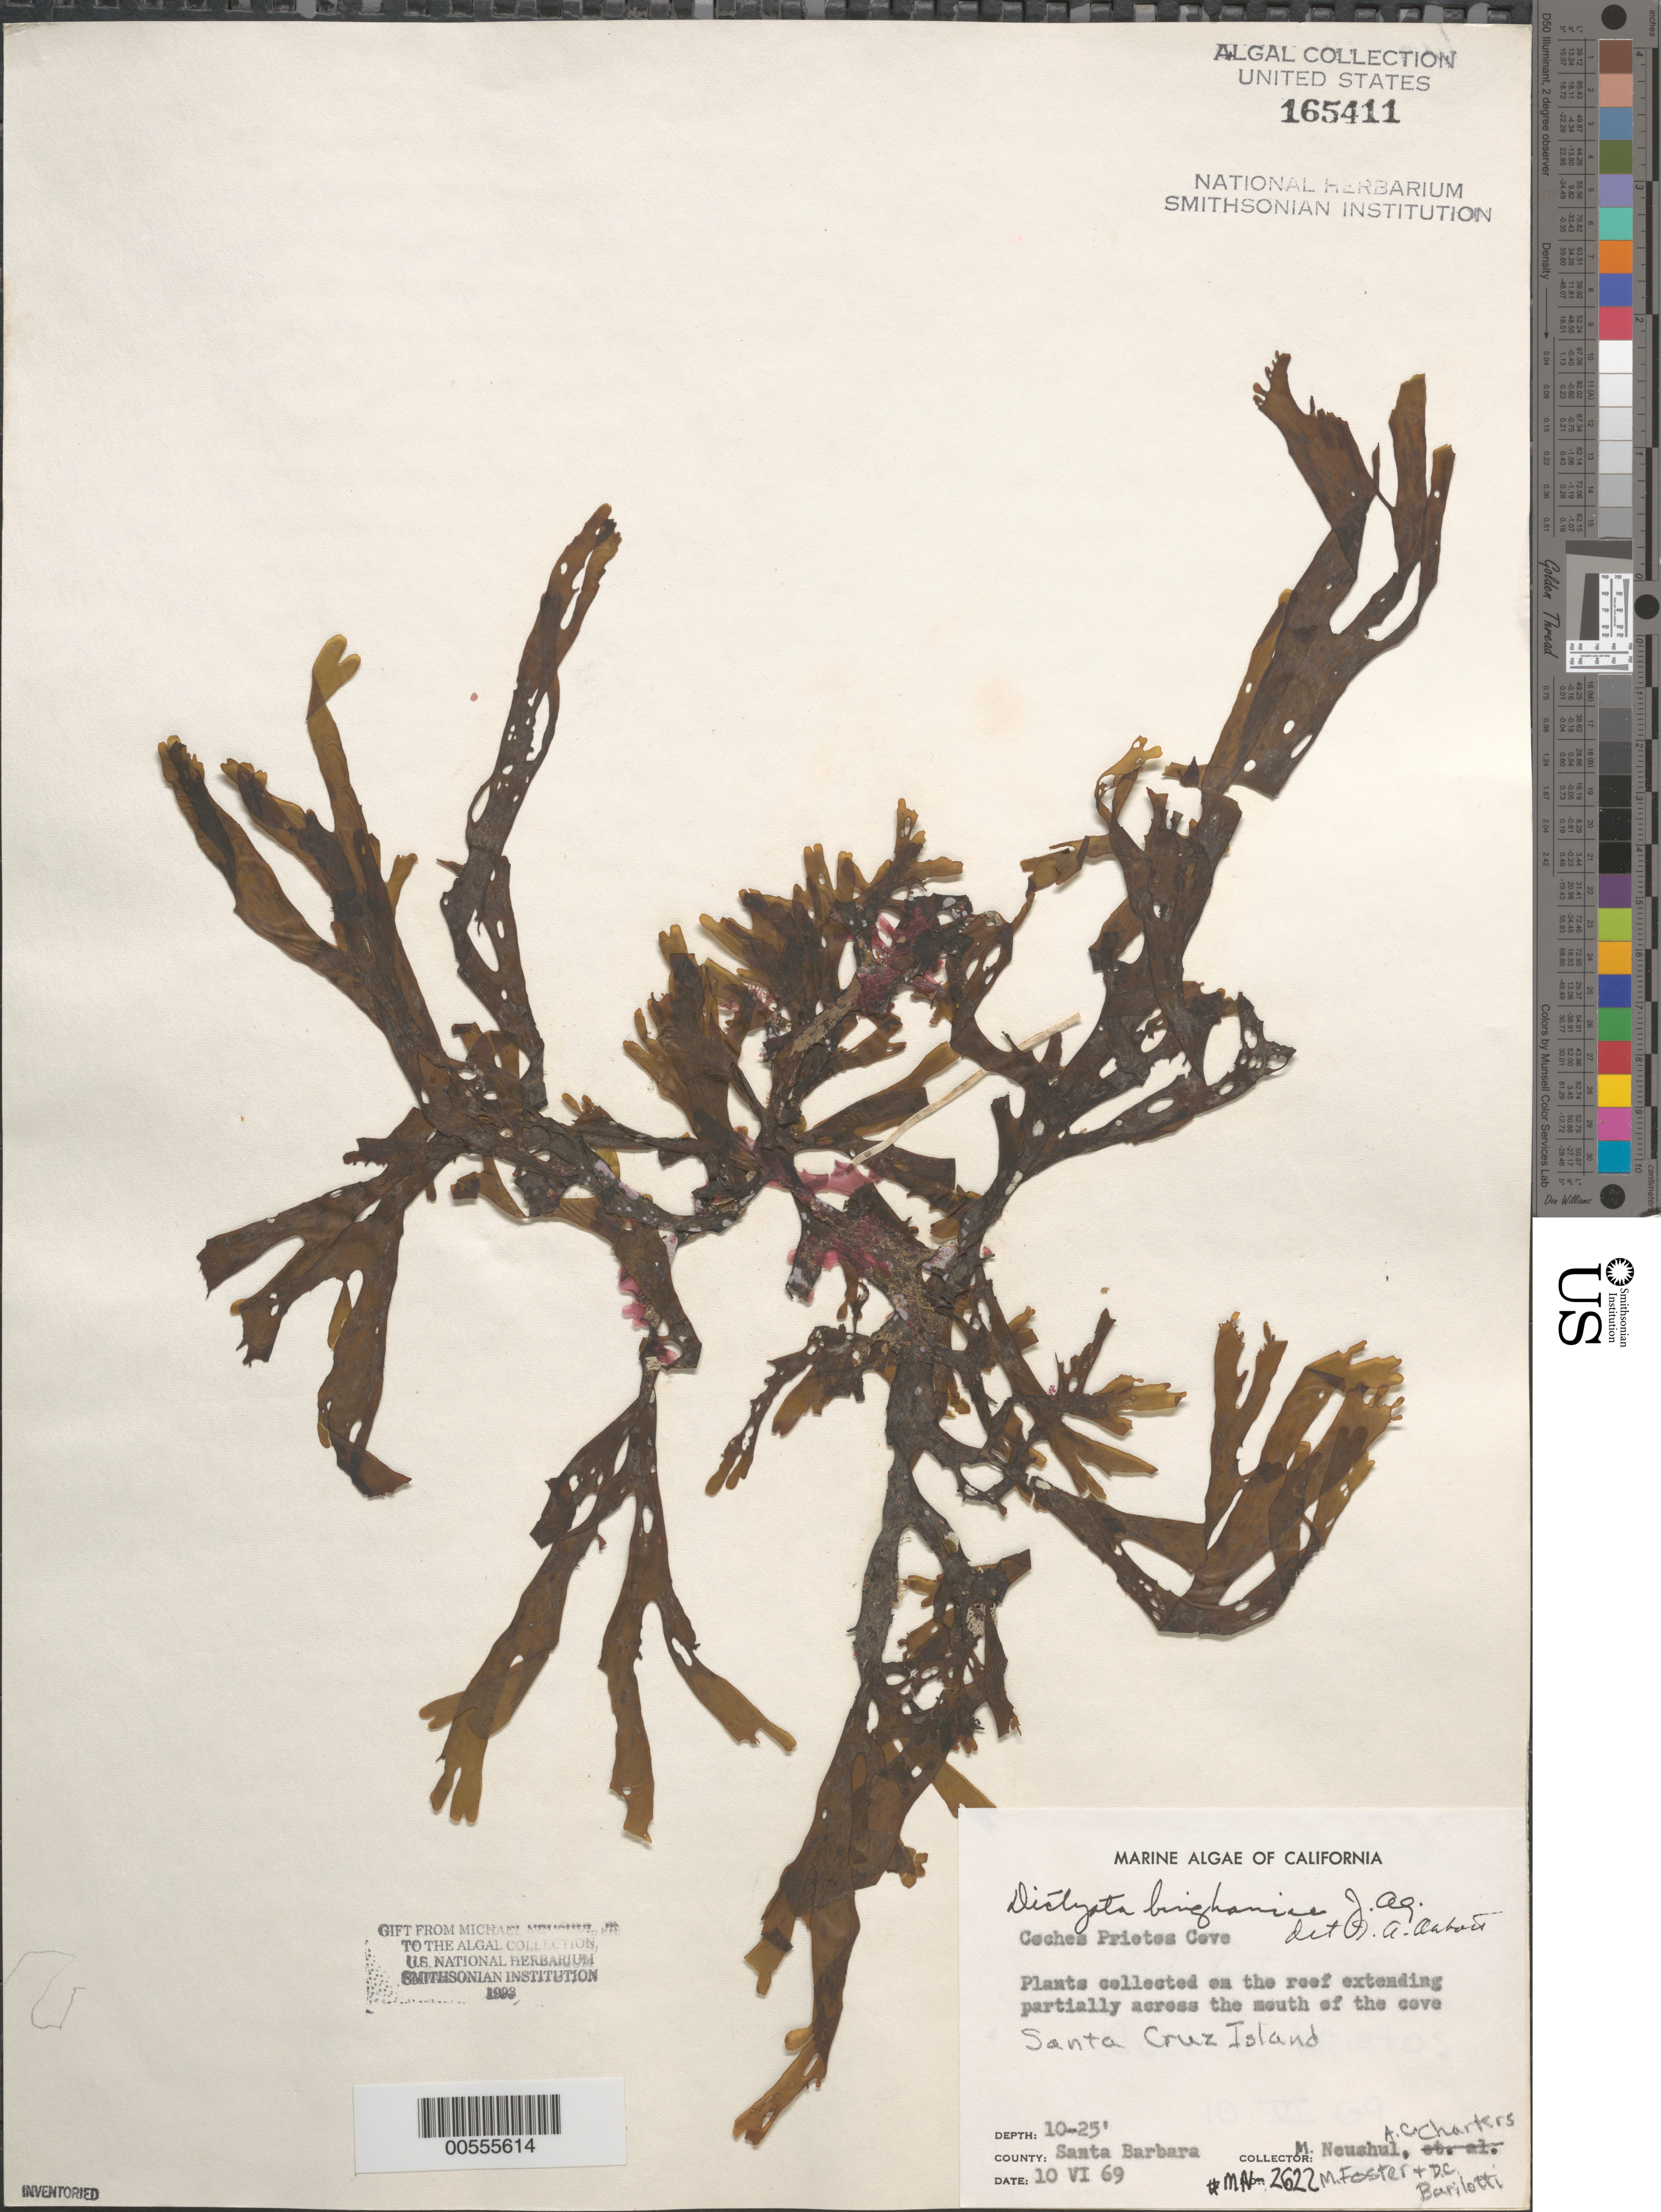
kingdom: Chromista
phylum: Ochrophyta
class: Phaeophyceae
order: Dictyotales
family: Dictyotaceae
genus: Dictyota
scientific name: Dictyota binghamiae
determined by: Abbott, Isabella A.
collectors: M. Neushul, A. Charters, M. Foster & D. C. Barilotti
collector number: Neushul 2622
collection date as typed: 10 Jun 1969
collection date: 1969-06-10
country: United States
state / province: California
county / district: Santa Barbara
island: Santa Cruz Island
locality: Coches Prietos Cove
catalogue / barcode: US 165411